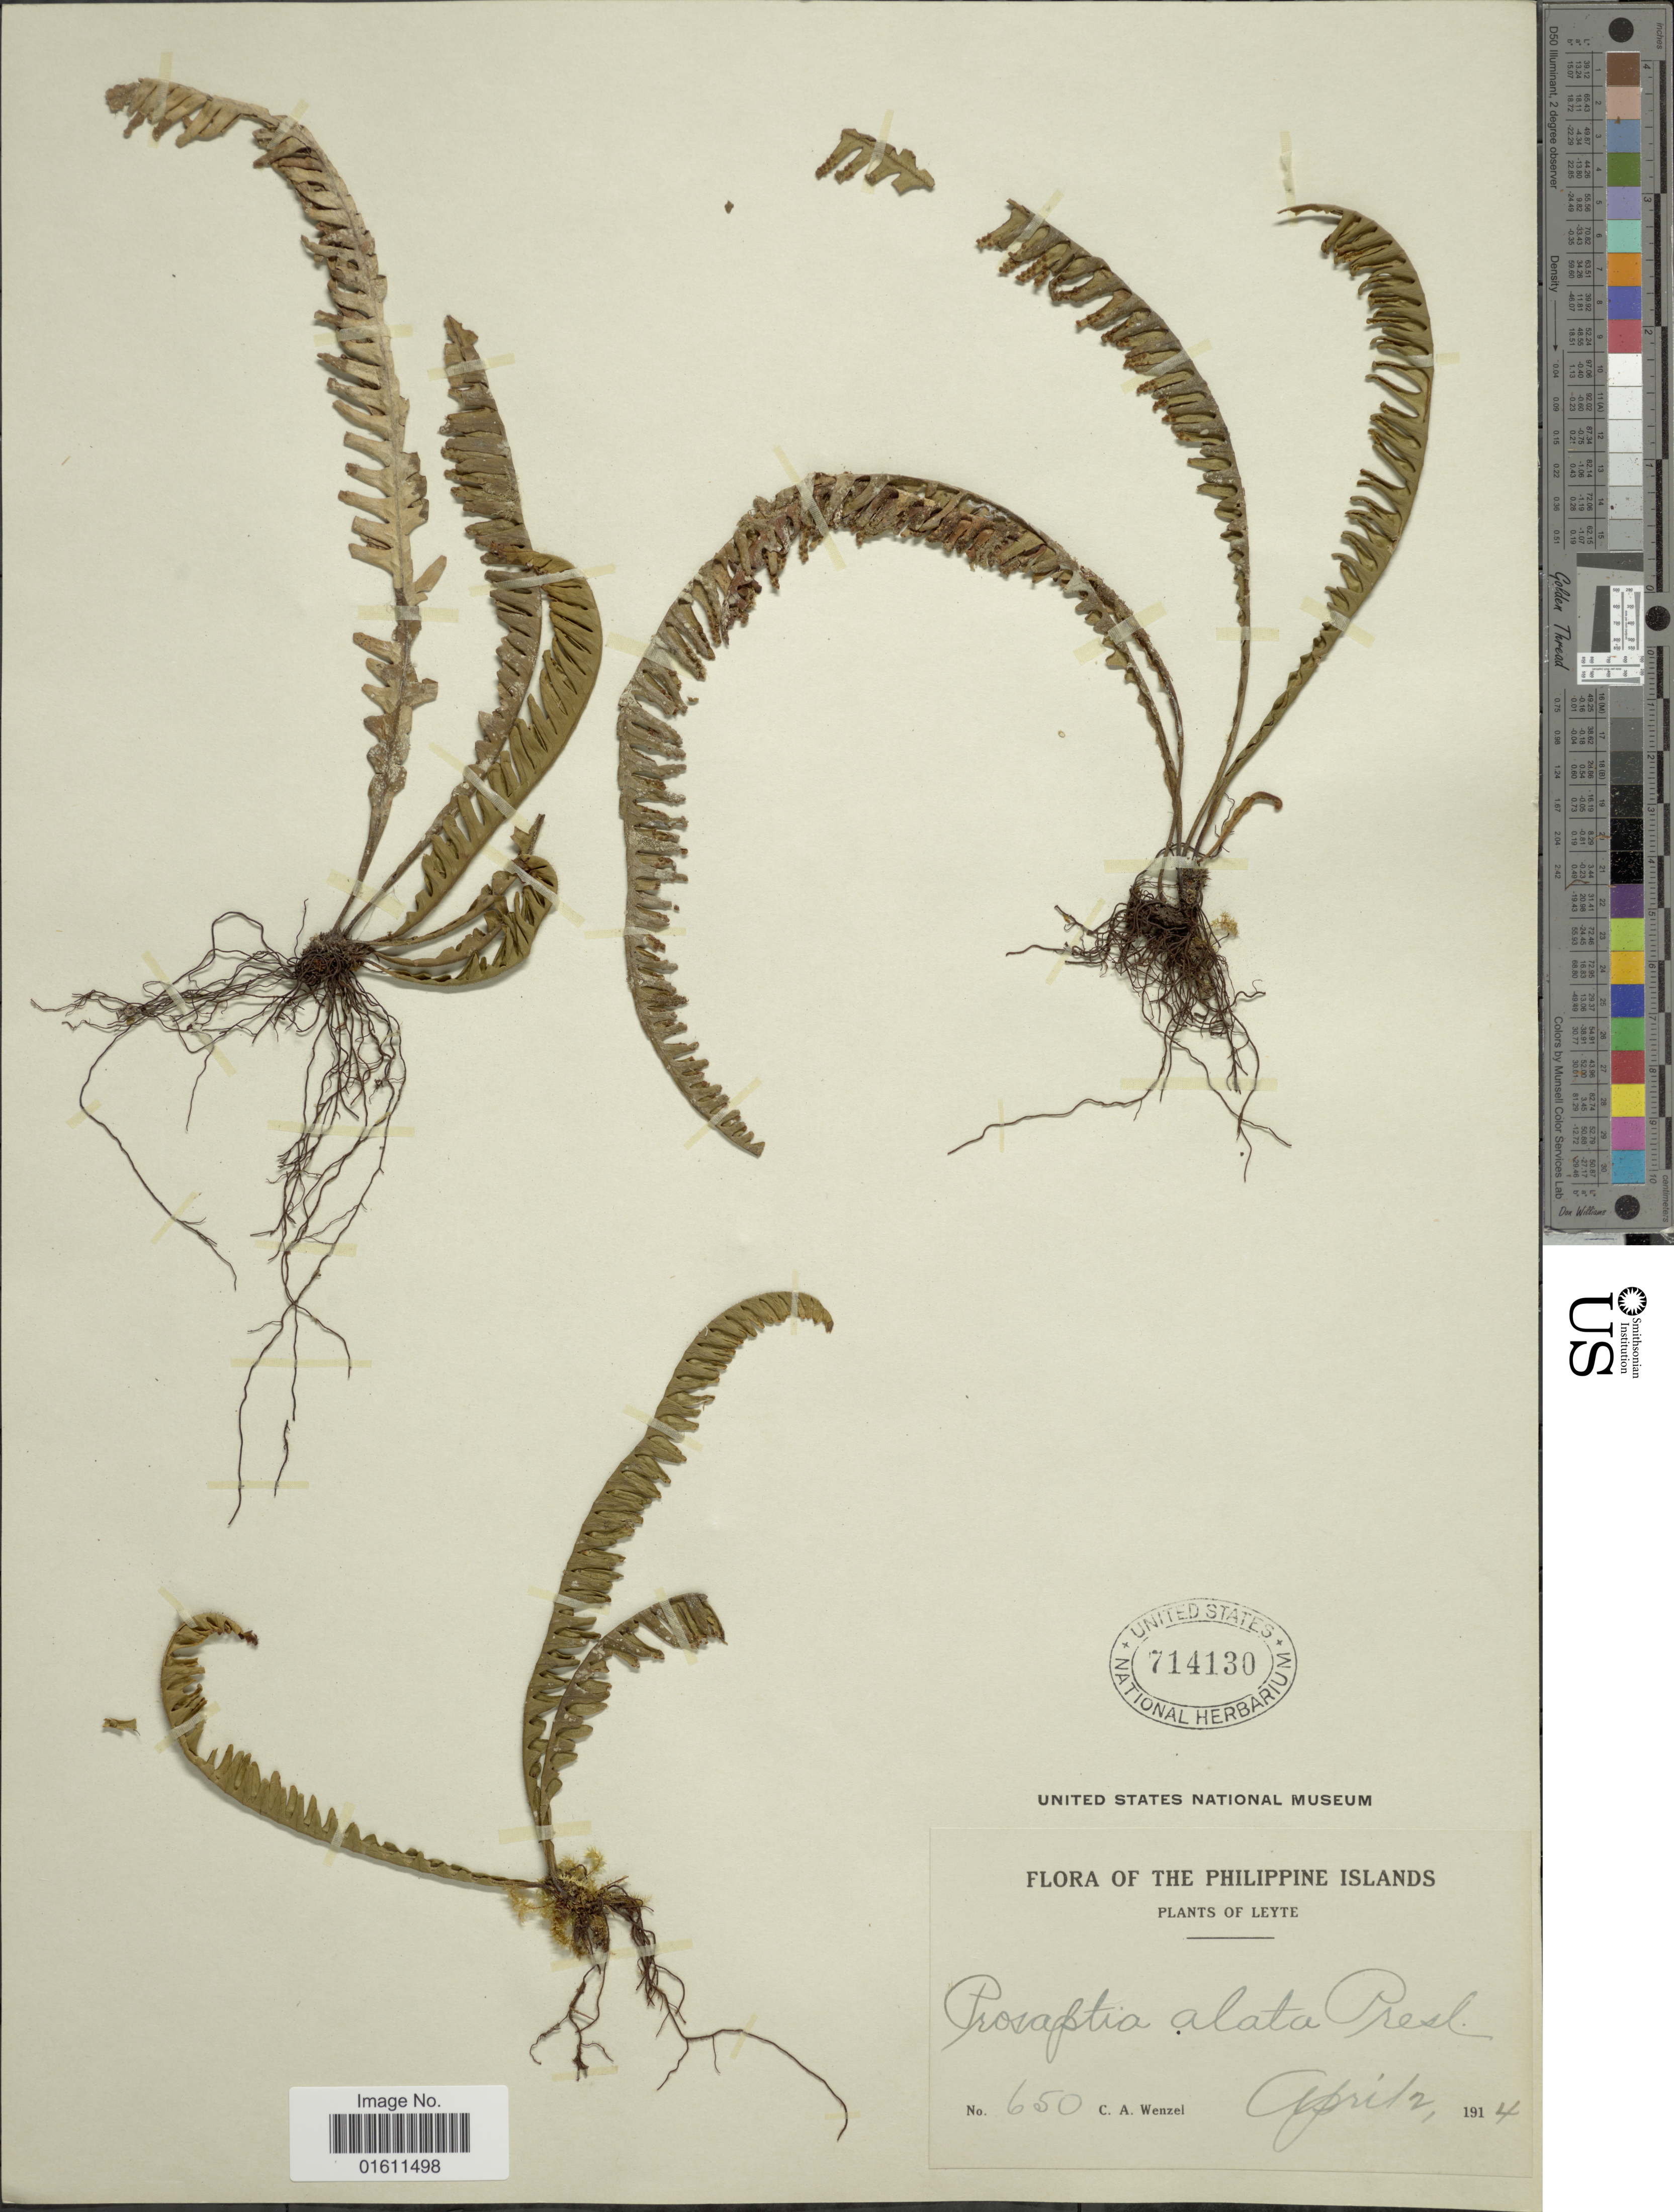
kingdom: Plantae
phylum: Tracheophyta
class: Polypodiopsida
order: Polypodiales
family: Polypodiaceae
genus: Prosaptia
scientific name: Prosaptia alata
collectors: C. Wenzel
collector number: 650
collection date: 1914-04-02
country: Philippines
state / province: Eastern Visayas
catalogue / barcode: US 714130